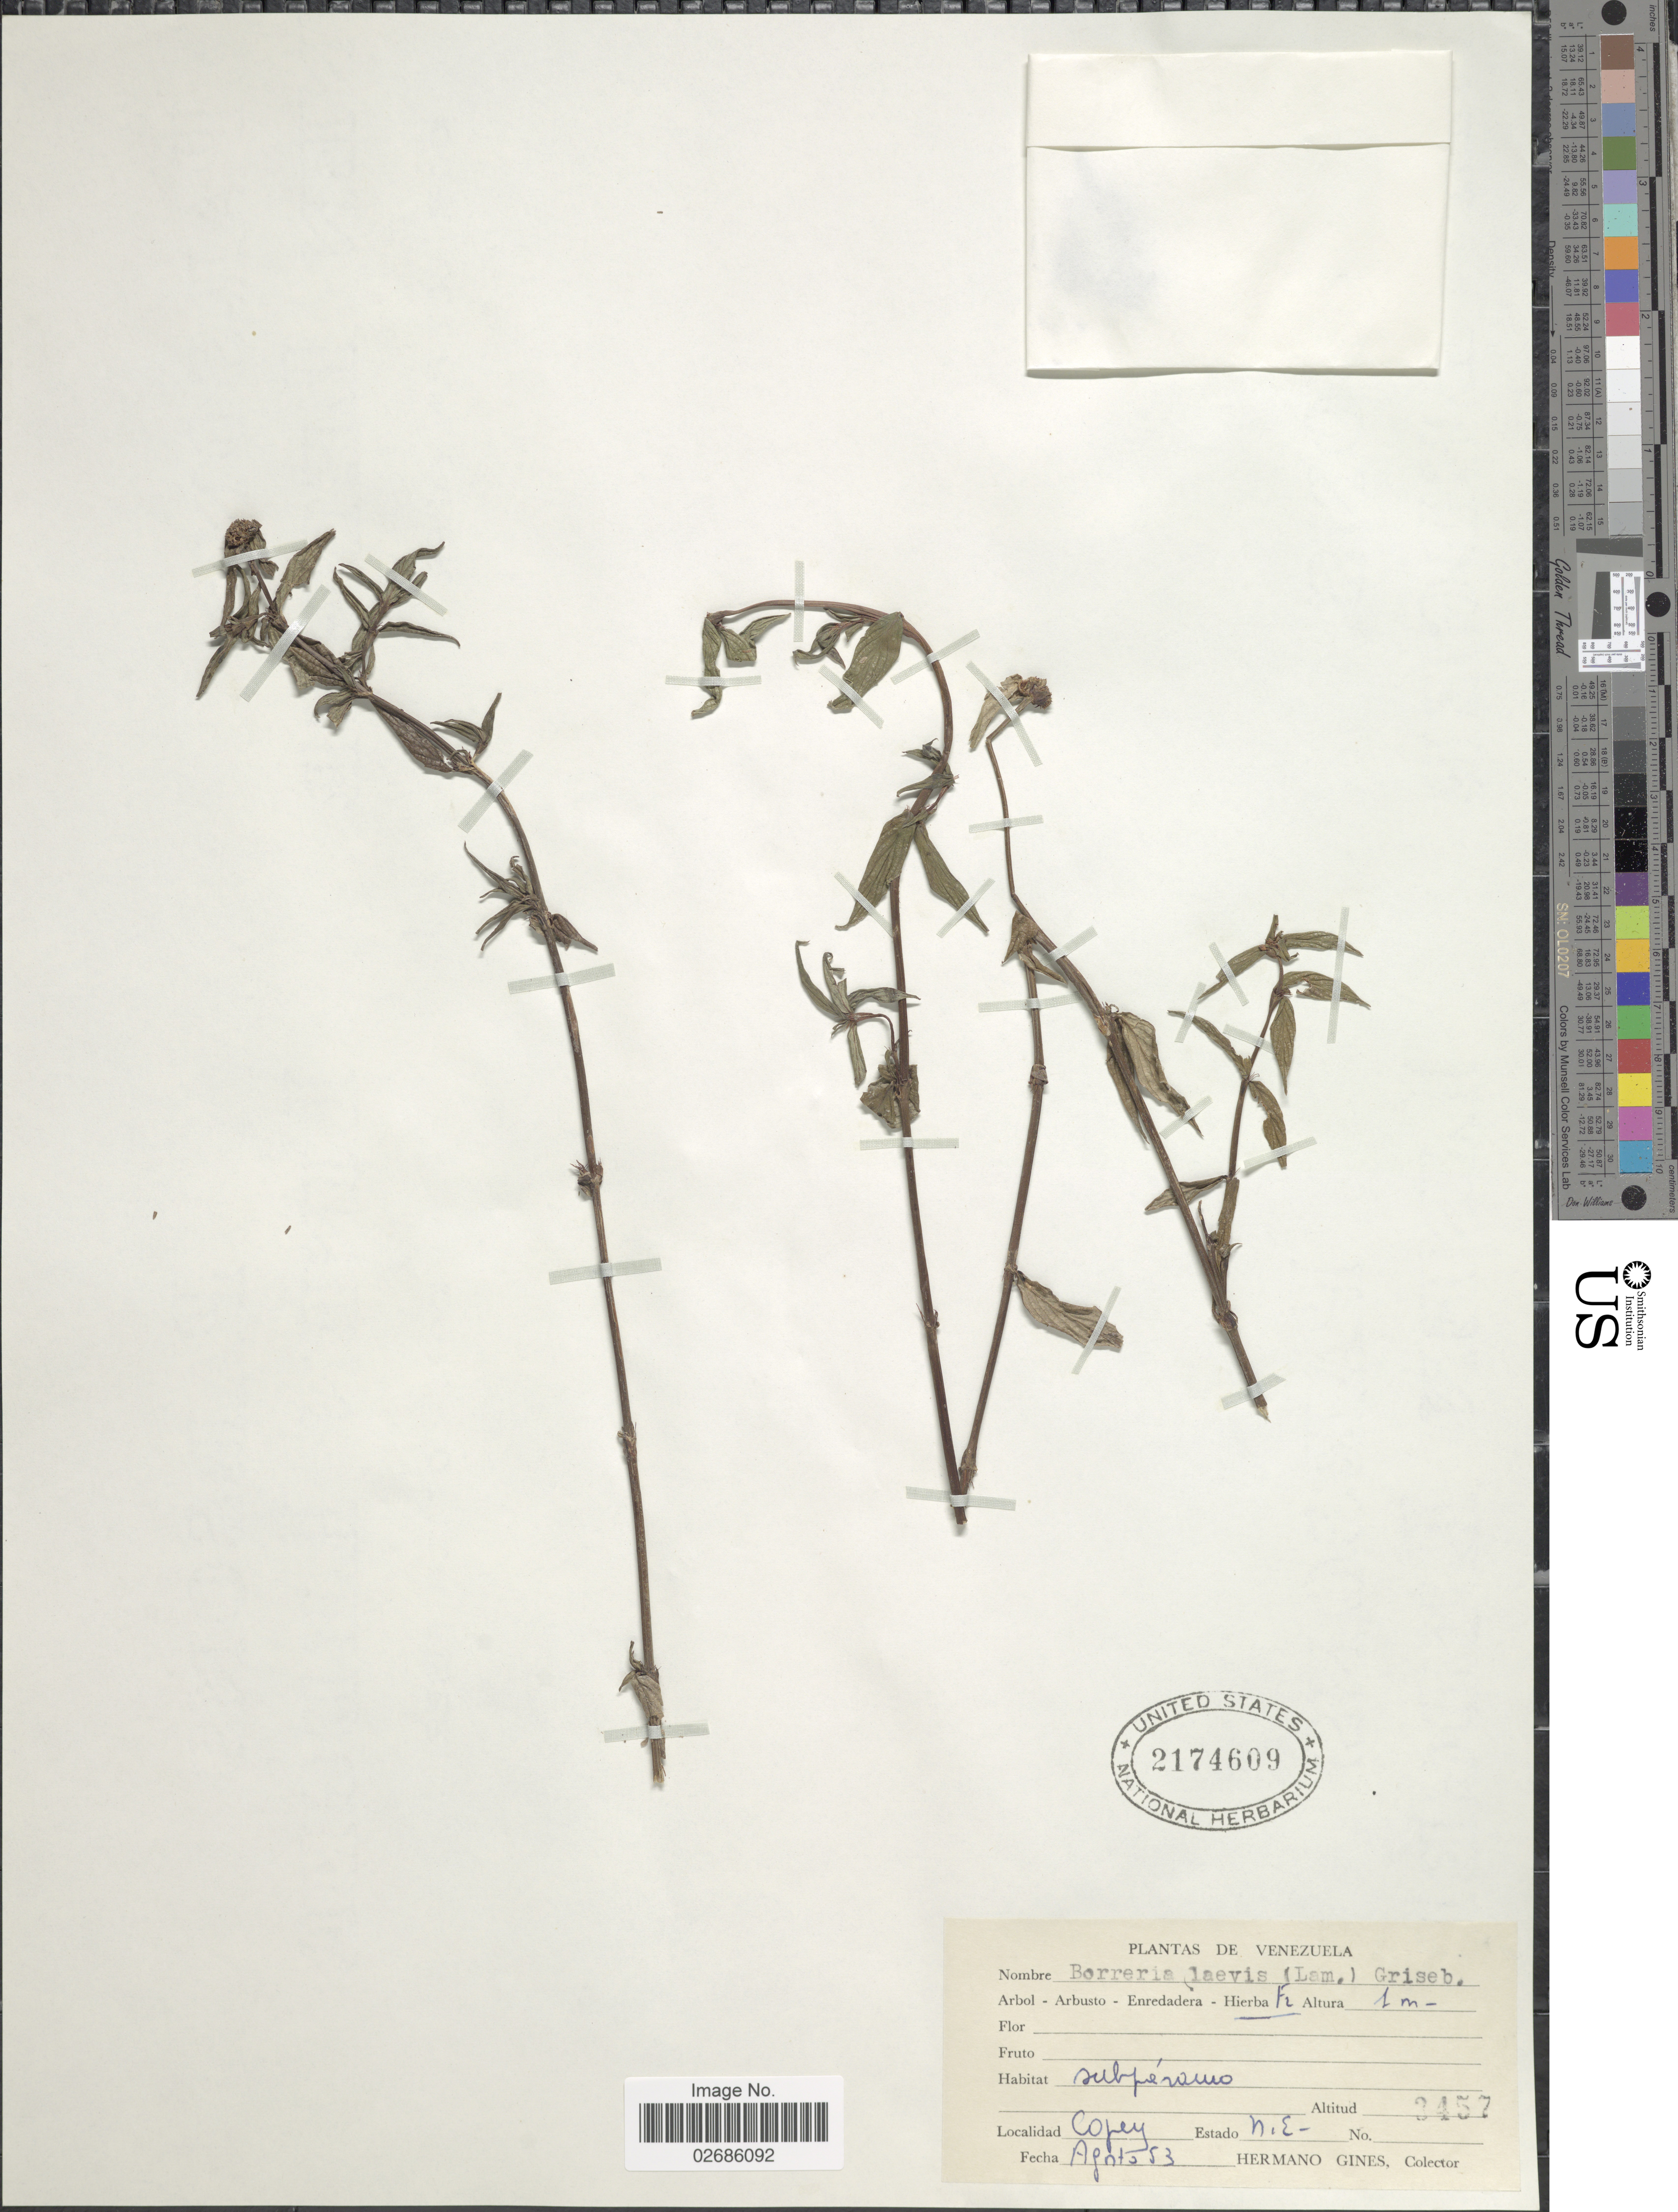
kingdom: Plantae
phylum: Tracheophyta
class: Magnoliopsida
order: Gentianales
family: Rubiaceae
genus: Borreria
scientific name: Borreria assurgens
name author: (Ruiz & Pav.) Griseb.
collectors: Bro. Gines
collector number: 3457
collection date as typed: Transcribed d/m/y: /8/53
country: Venezuela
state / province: Nueva Esparta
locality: Cojey. Estado N.E.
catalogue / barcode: US 2174609